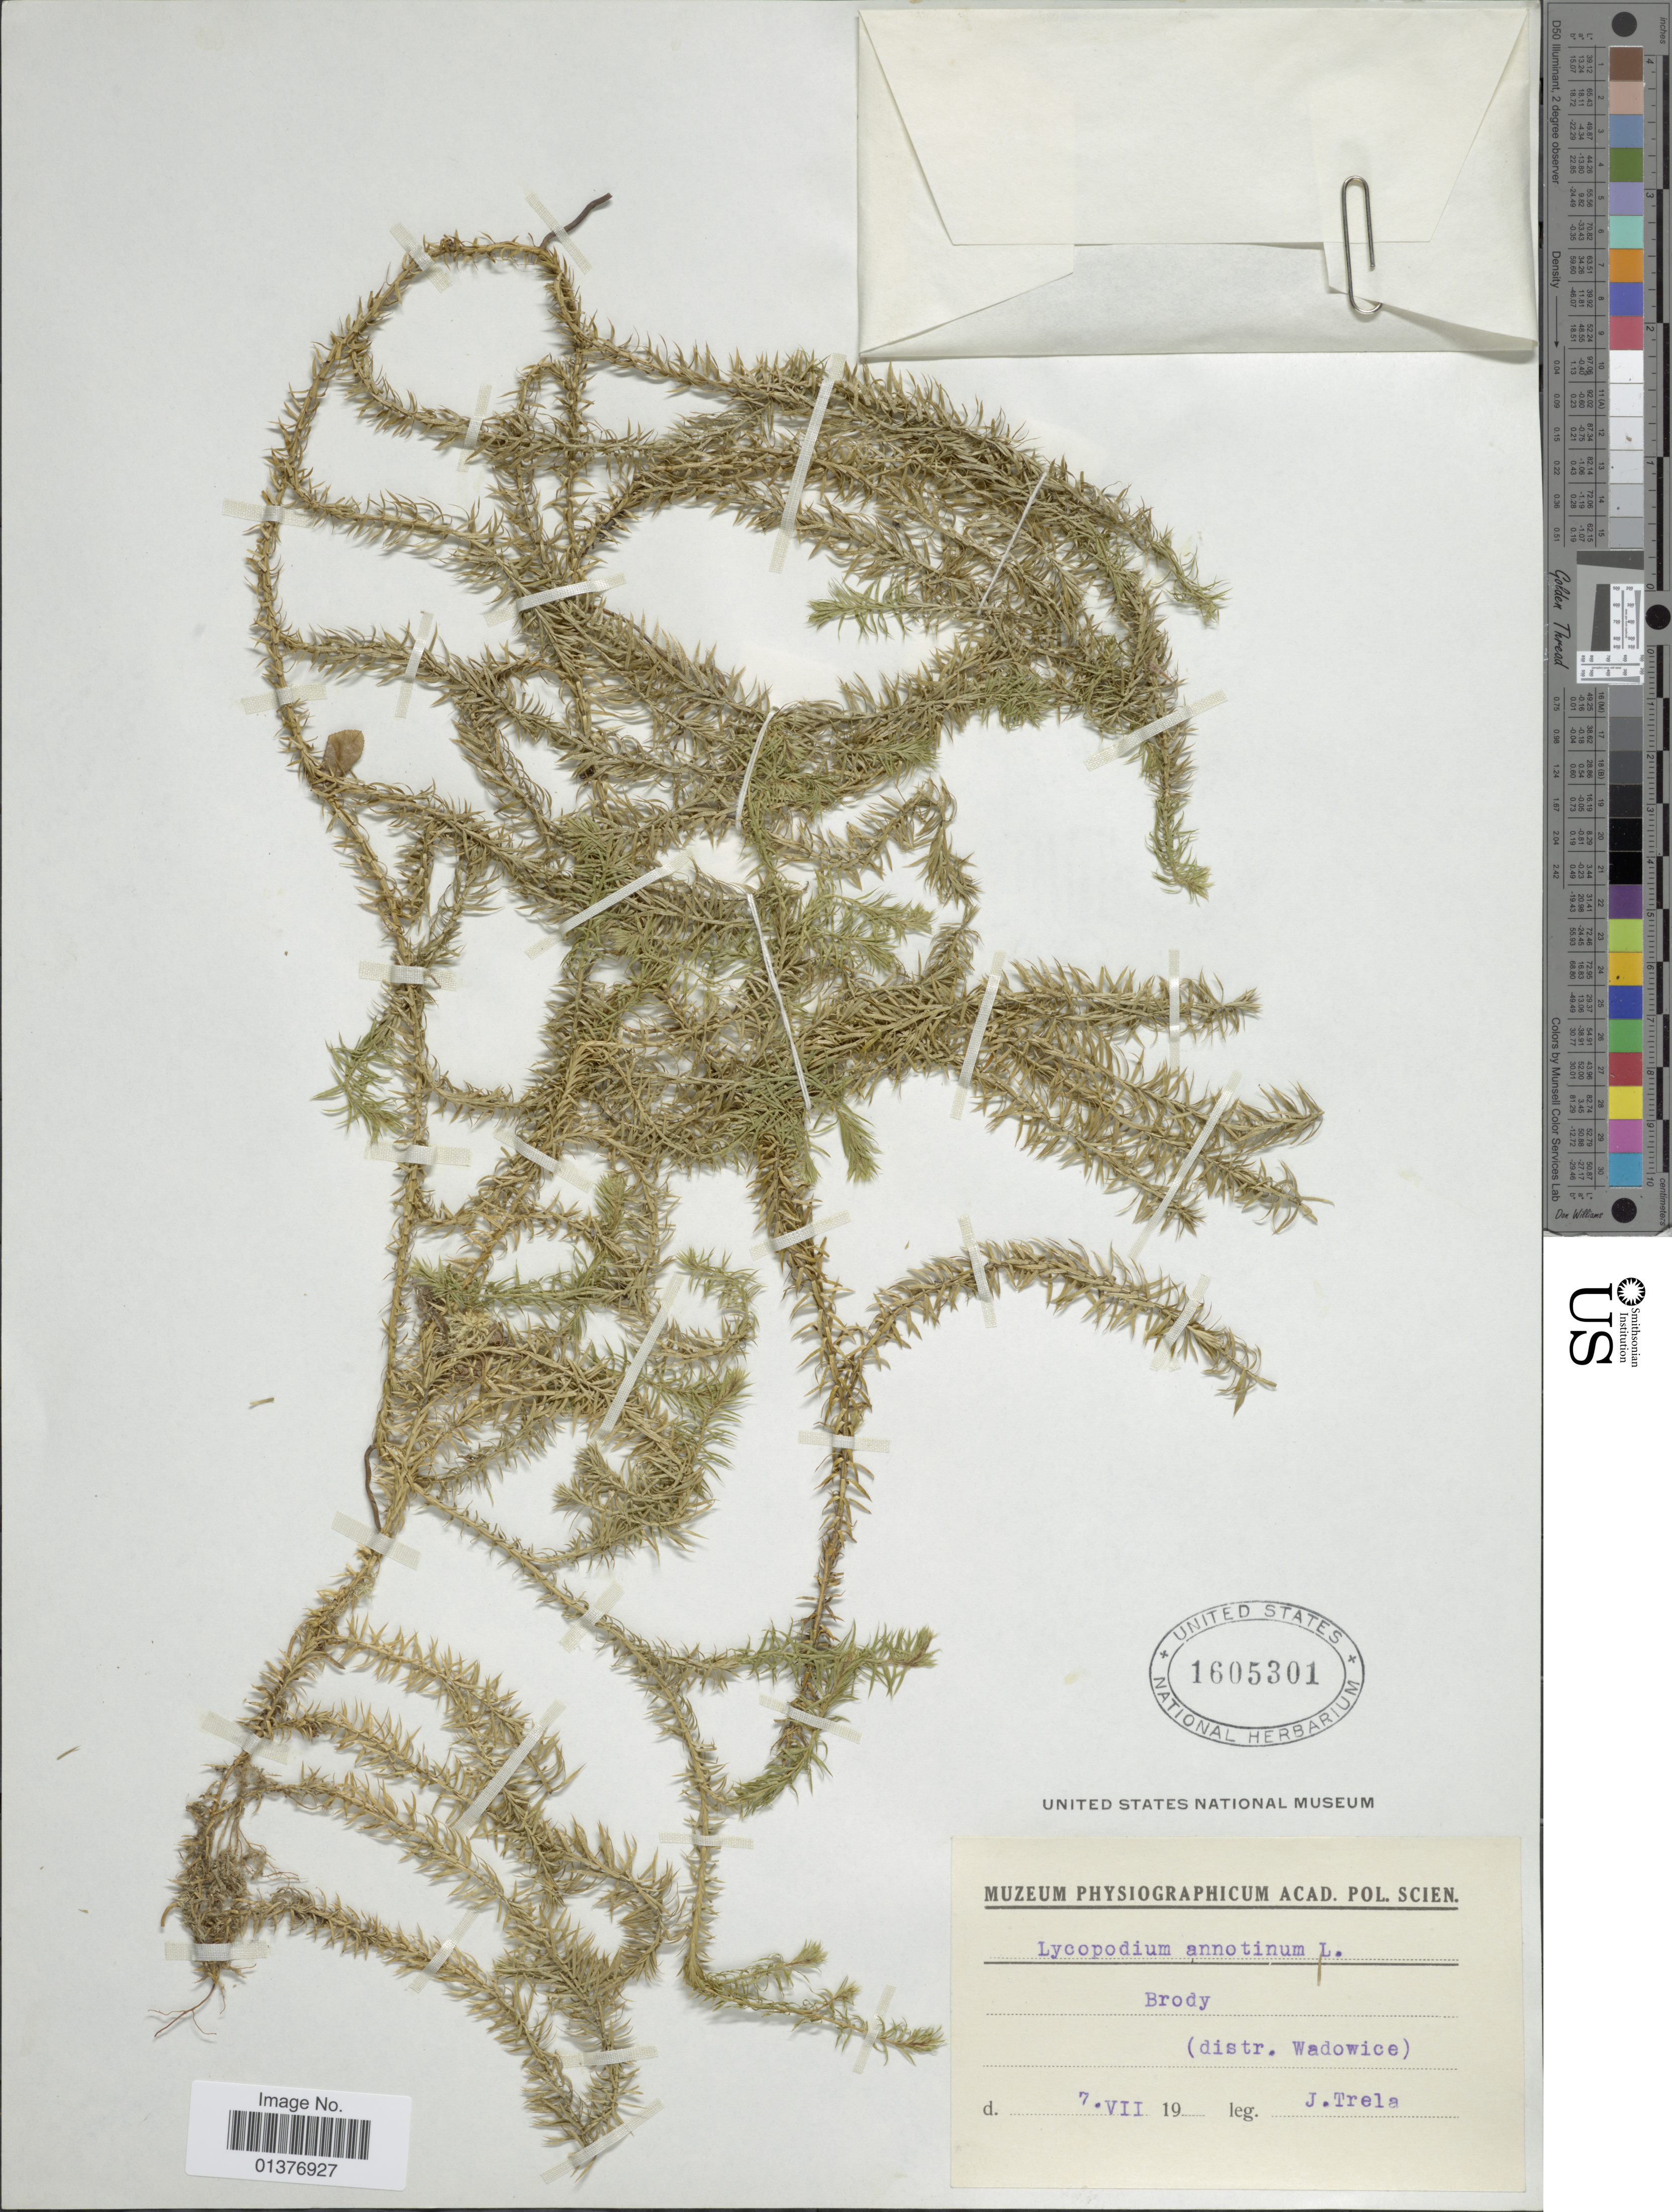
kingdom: Plantae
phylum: Tracheophyta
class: Lycopodiopsida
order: Lycopodiales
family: Lycopodiaceae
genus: Spinulum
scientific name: Spinulum annotinum subsp. annotinum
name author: (L.) A. Haines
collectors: J. Trela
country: Poland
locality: Brody(distr. Wadowice)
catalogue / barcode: US 1605301